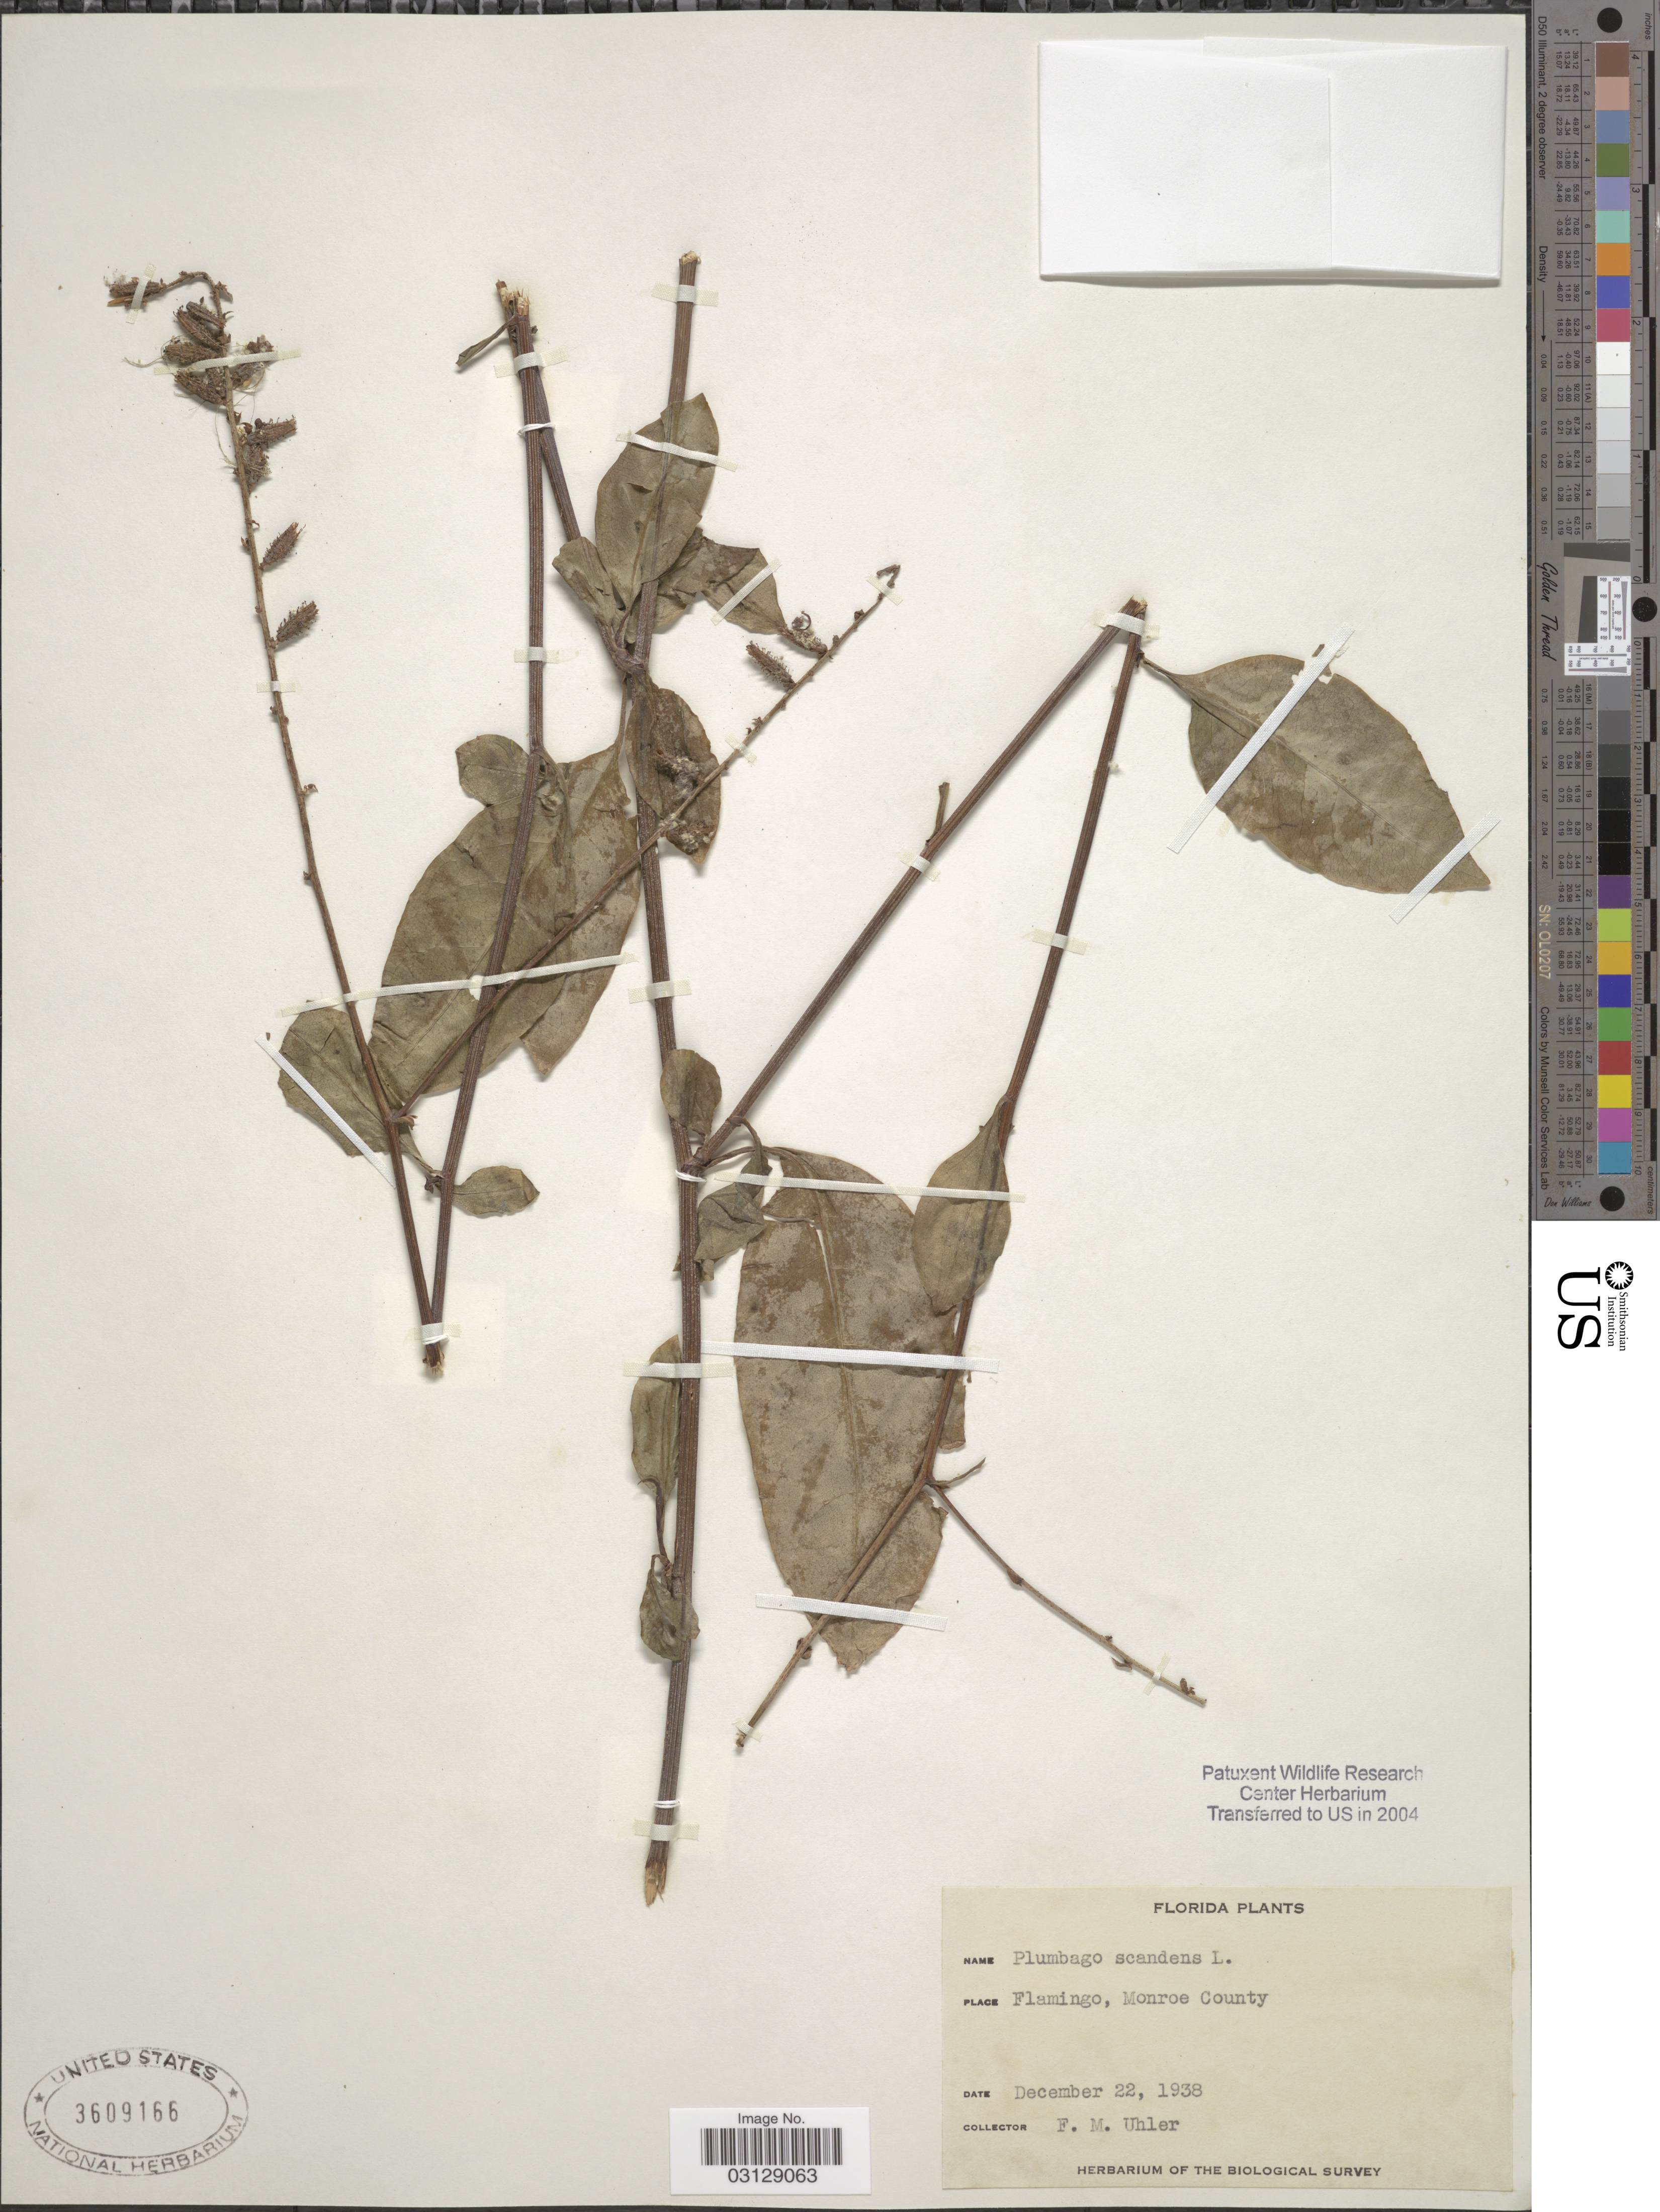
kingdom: Plantae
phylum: Tracheophyta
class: Magnoliopsida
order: Caryophyllales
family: Plumbaginaceae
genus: Plumbago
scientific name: Plumbago scandens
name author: L.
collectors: F. M. Uhler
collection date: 1938-12-22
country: United States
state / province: Florida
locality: Flamingo, Monroe County.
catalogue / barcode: US 3609166